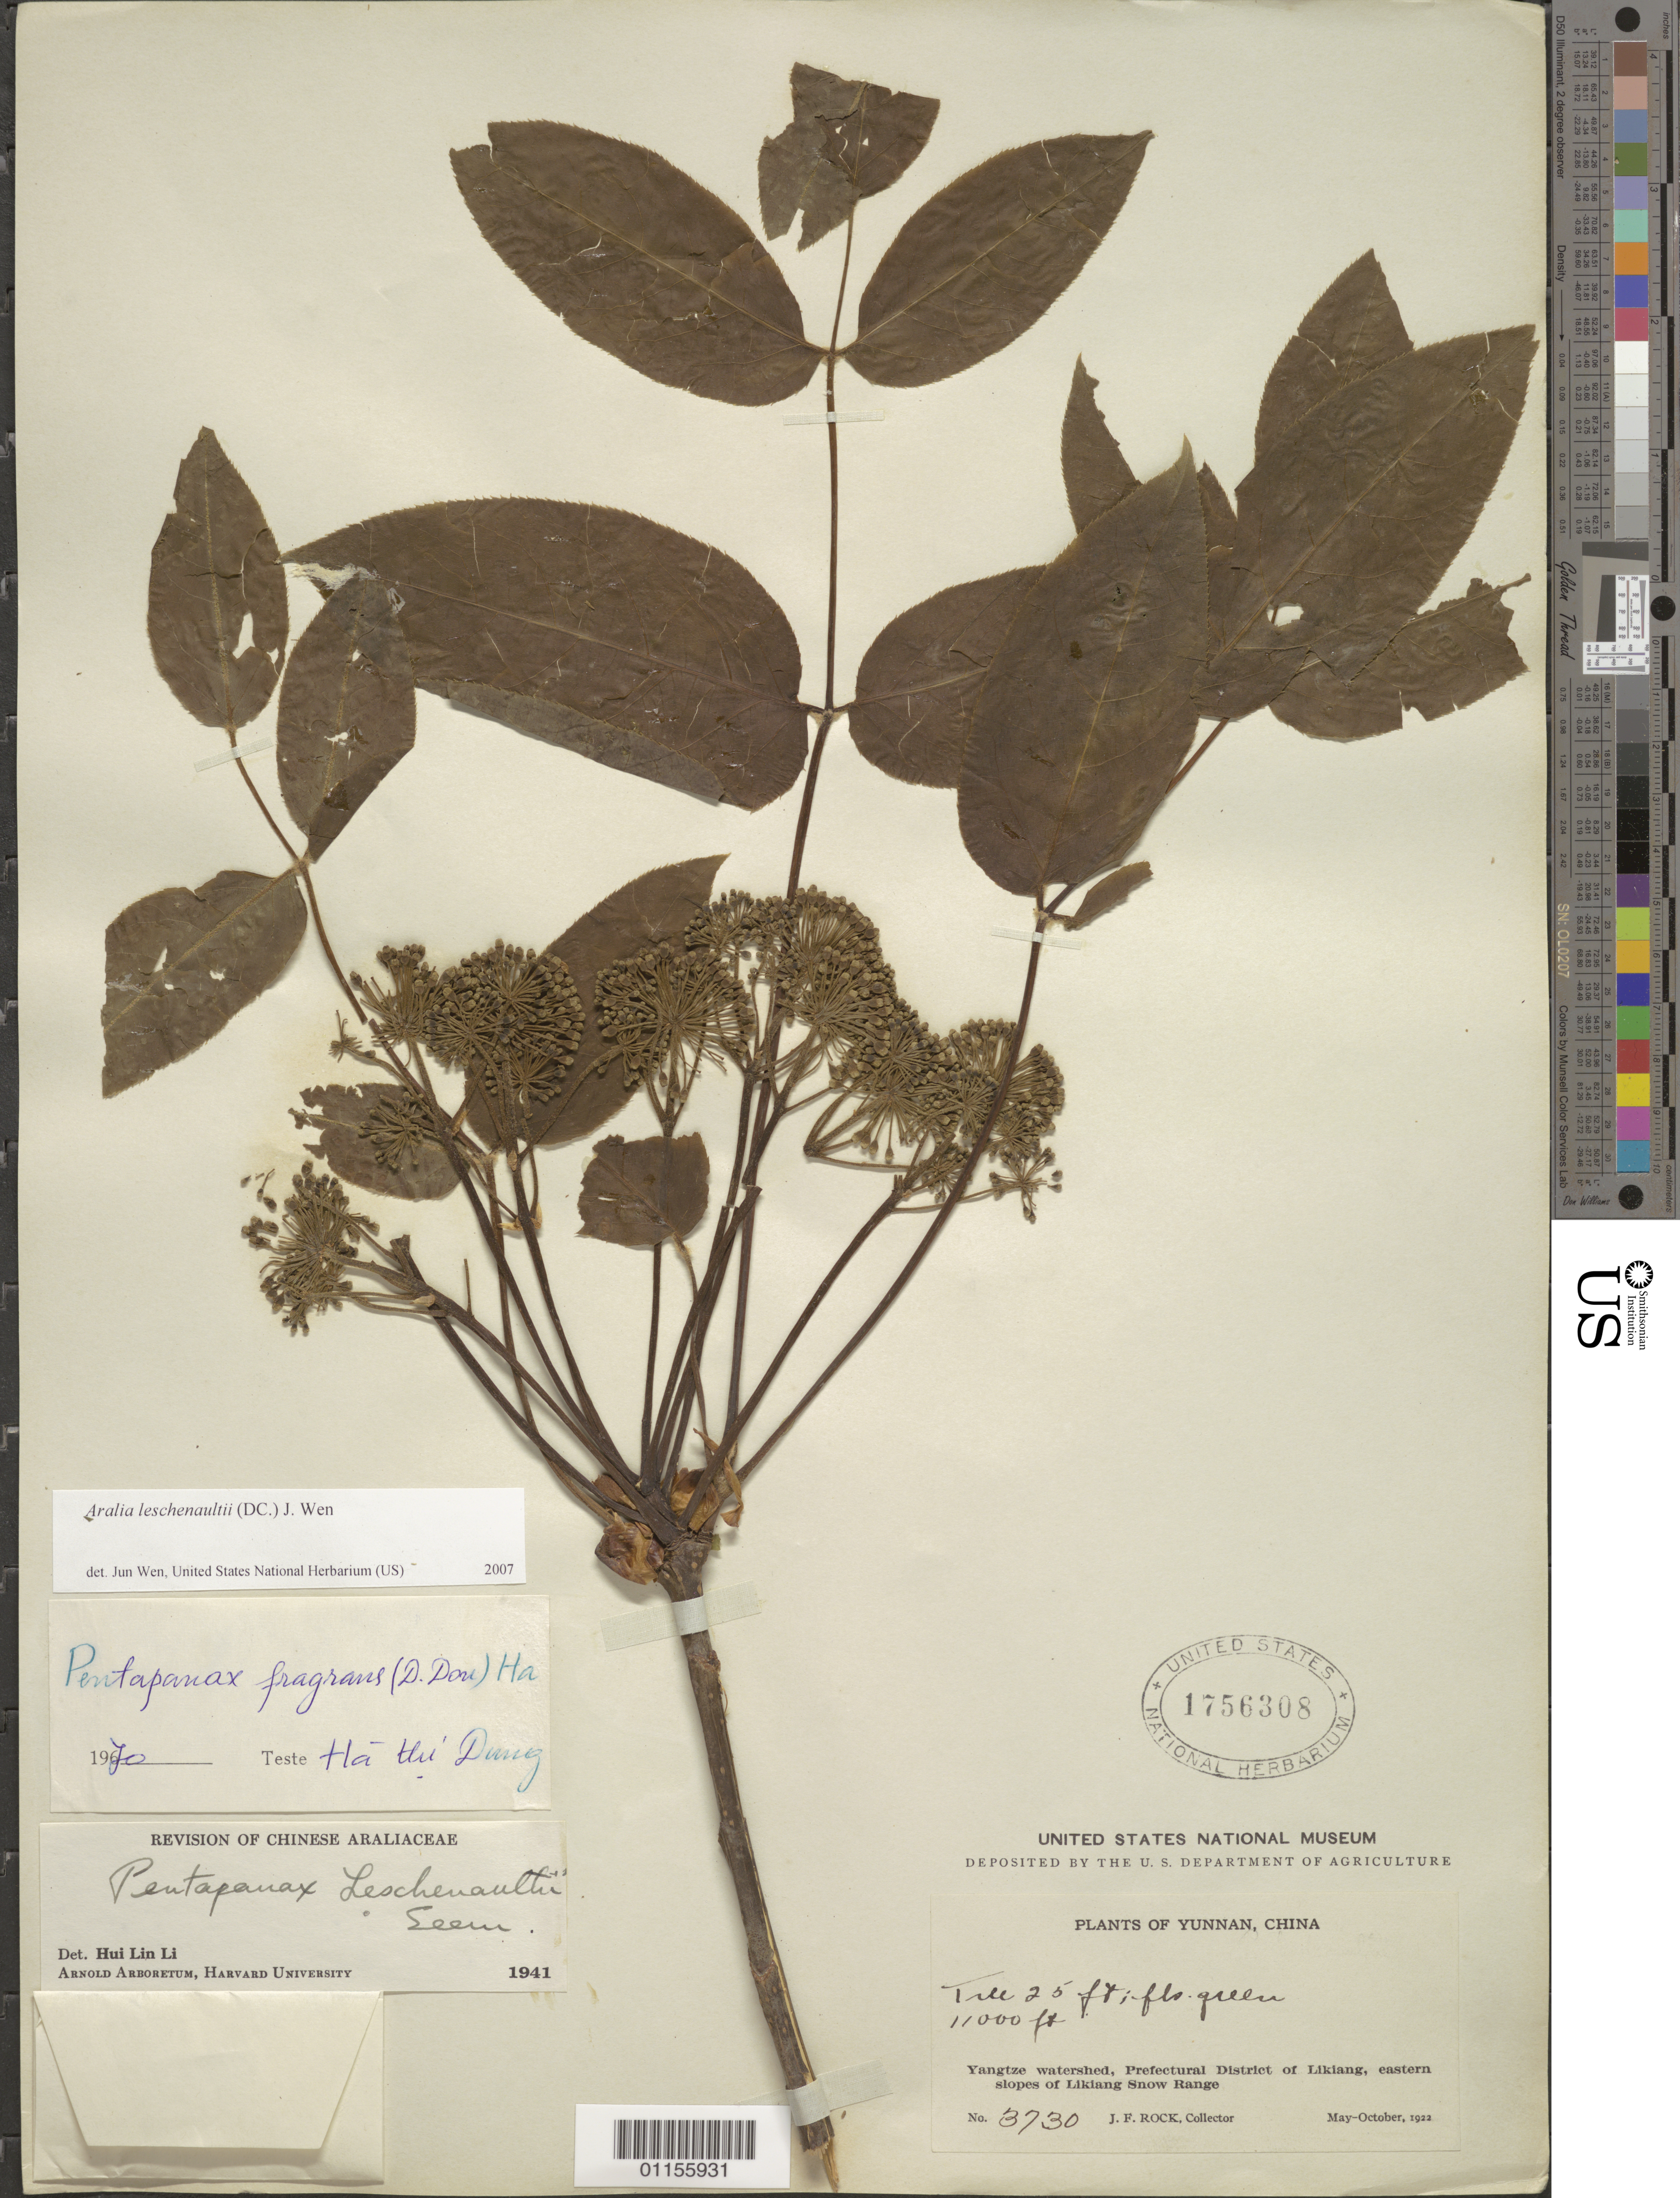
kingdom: Plantae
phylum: Tracheophyta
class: Magnoliopsida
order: Apiales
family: Araliaceae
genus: Aralia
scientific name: Aralia leschenaultii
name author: (DC.) J. Wen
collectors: J. F. Rock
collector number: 3730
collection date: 1922-05/1922-10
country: China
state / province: Yunnan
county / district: Prefectural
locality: Yangtze watershed, Likiang, E slopes of Likiang Snow Range.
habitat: Tree.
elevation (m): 3353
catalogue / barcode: US 1756308